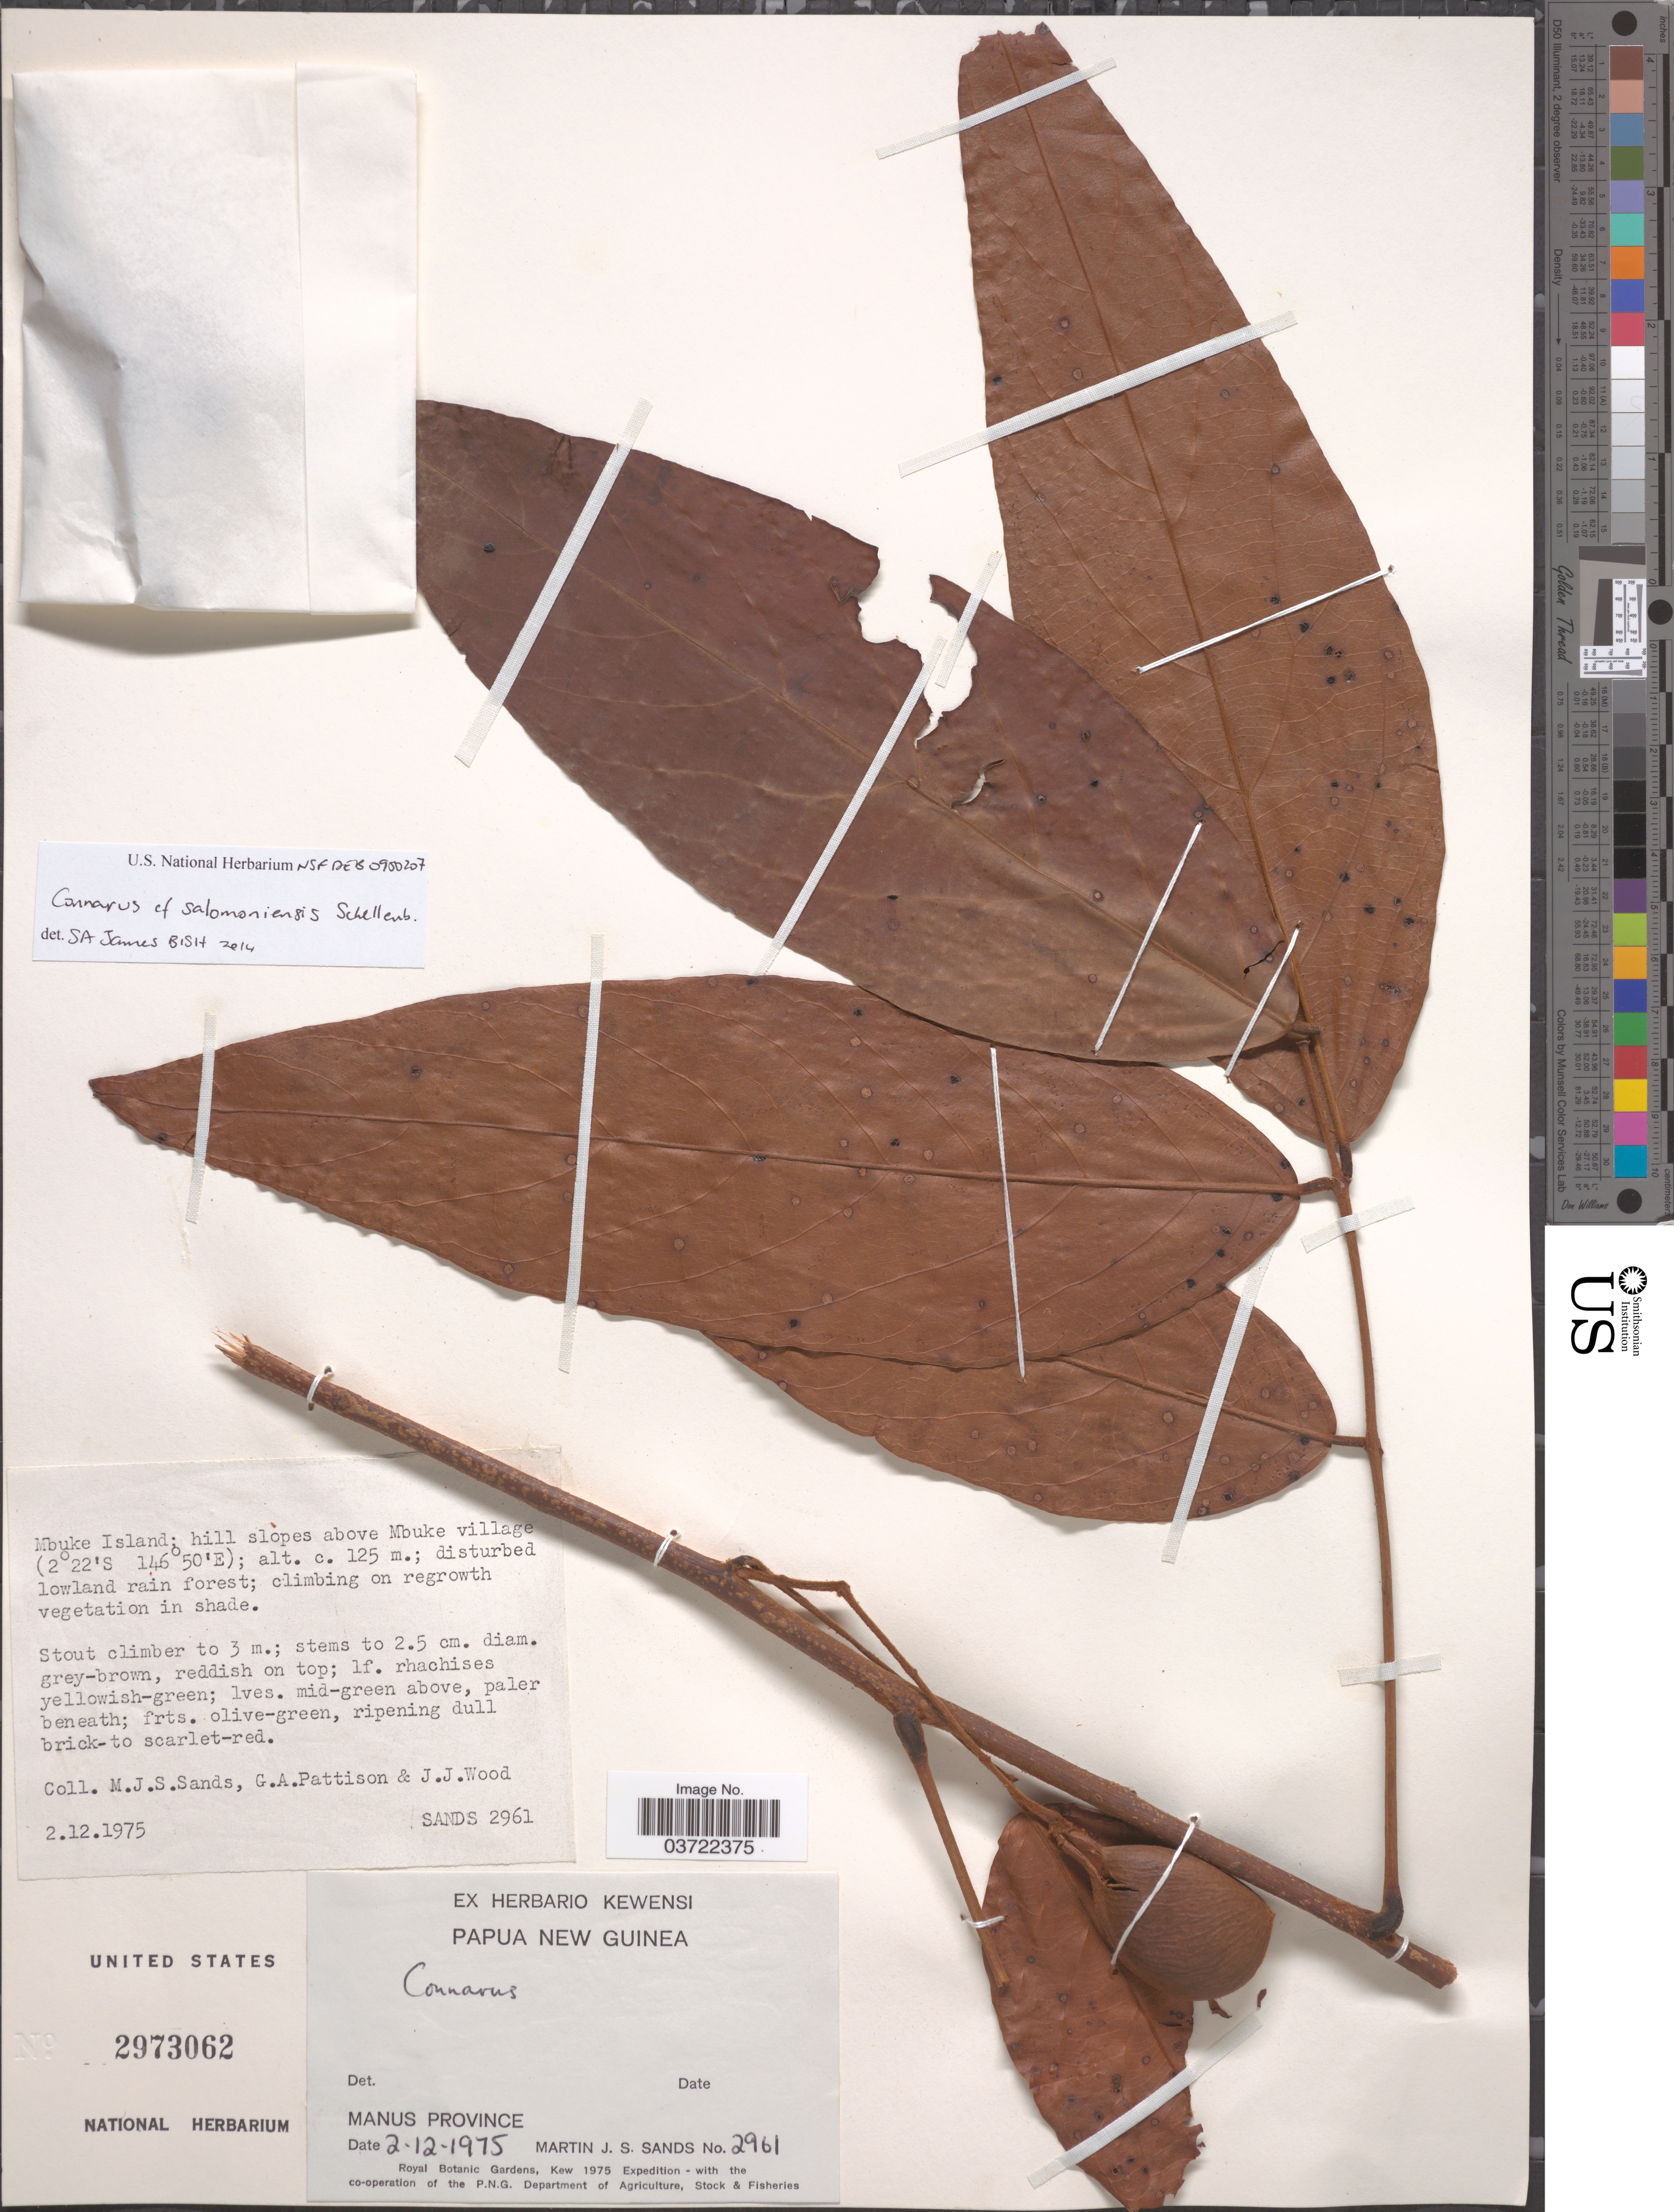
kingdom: Plantae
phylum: Tracheophyta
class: Magnoliopsida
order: Oxalidales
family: Connaraceae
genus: Connarus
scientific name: Connarus salomoniensis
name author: G. Schellenb.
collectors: M. Sands, G. Pattison & J. Wood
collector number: Sands 2961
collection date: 1975-12-02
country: Papua New Guinea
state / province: Manus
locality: Mbuke Island: hill slopes above Mbuke village.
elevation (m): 125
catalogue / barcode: US 2973062